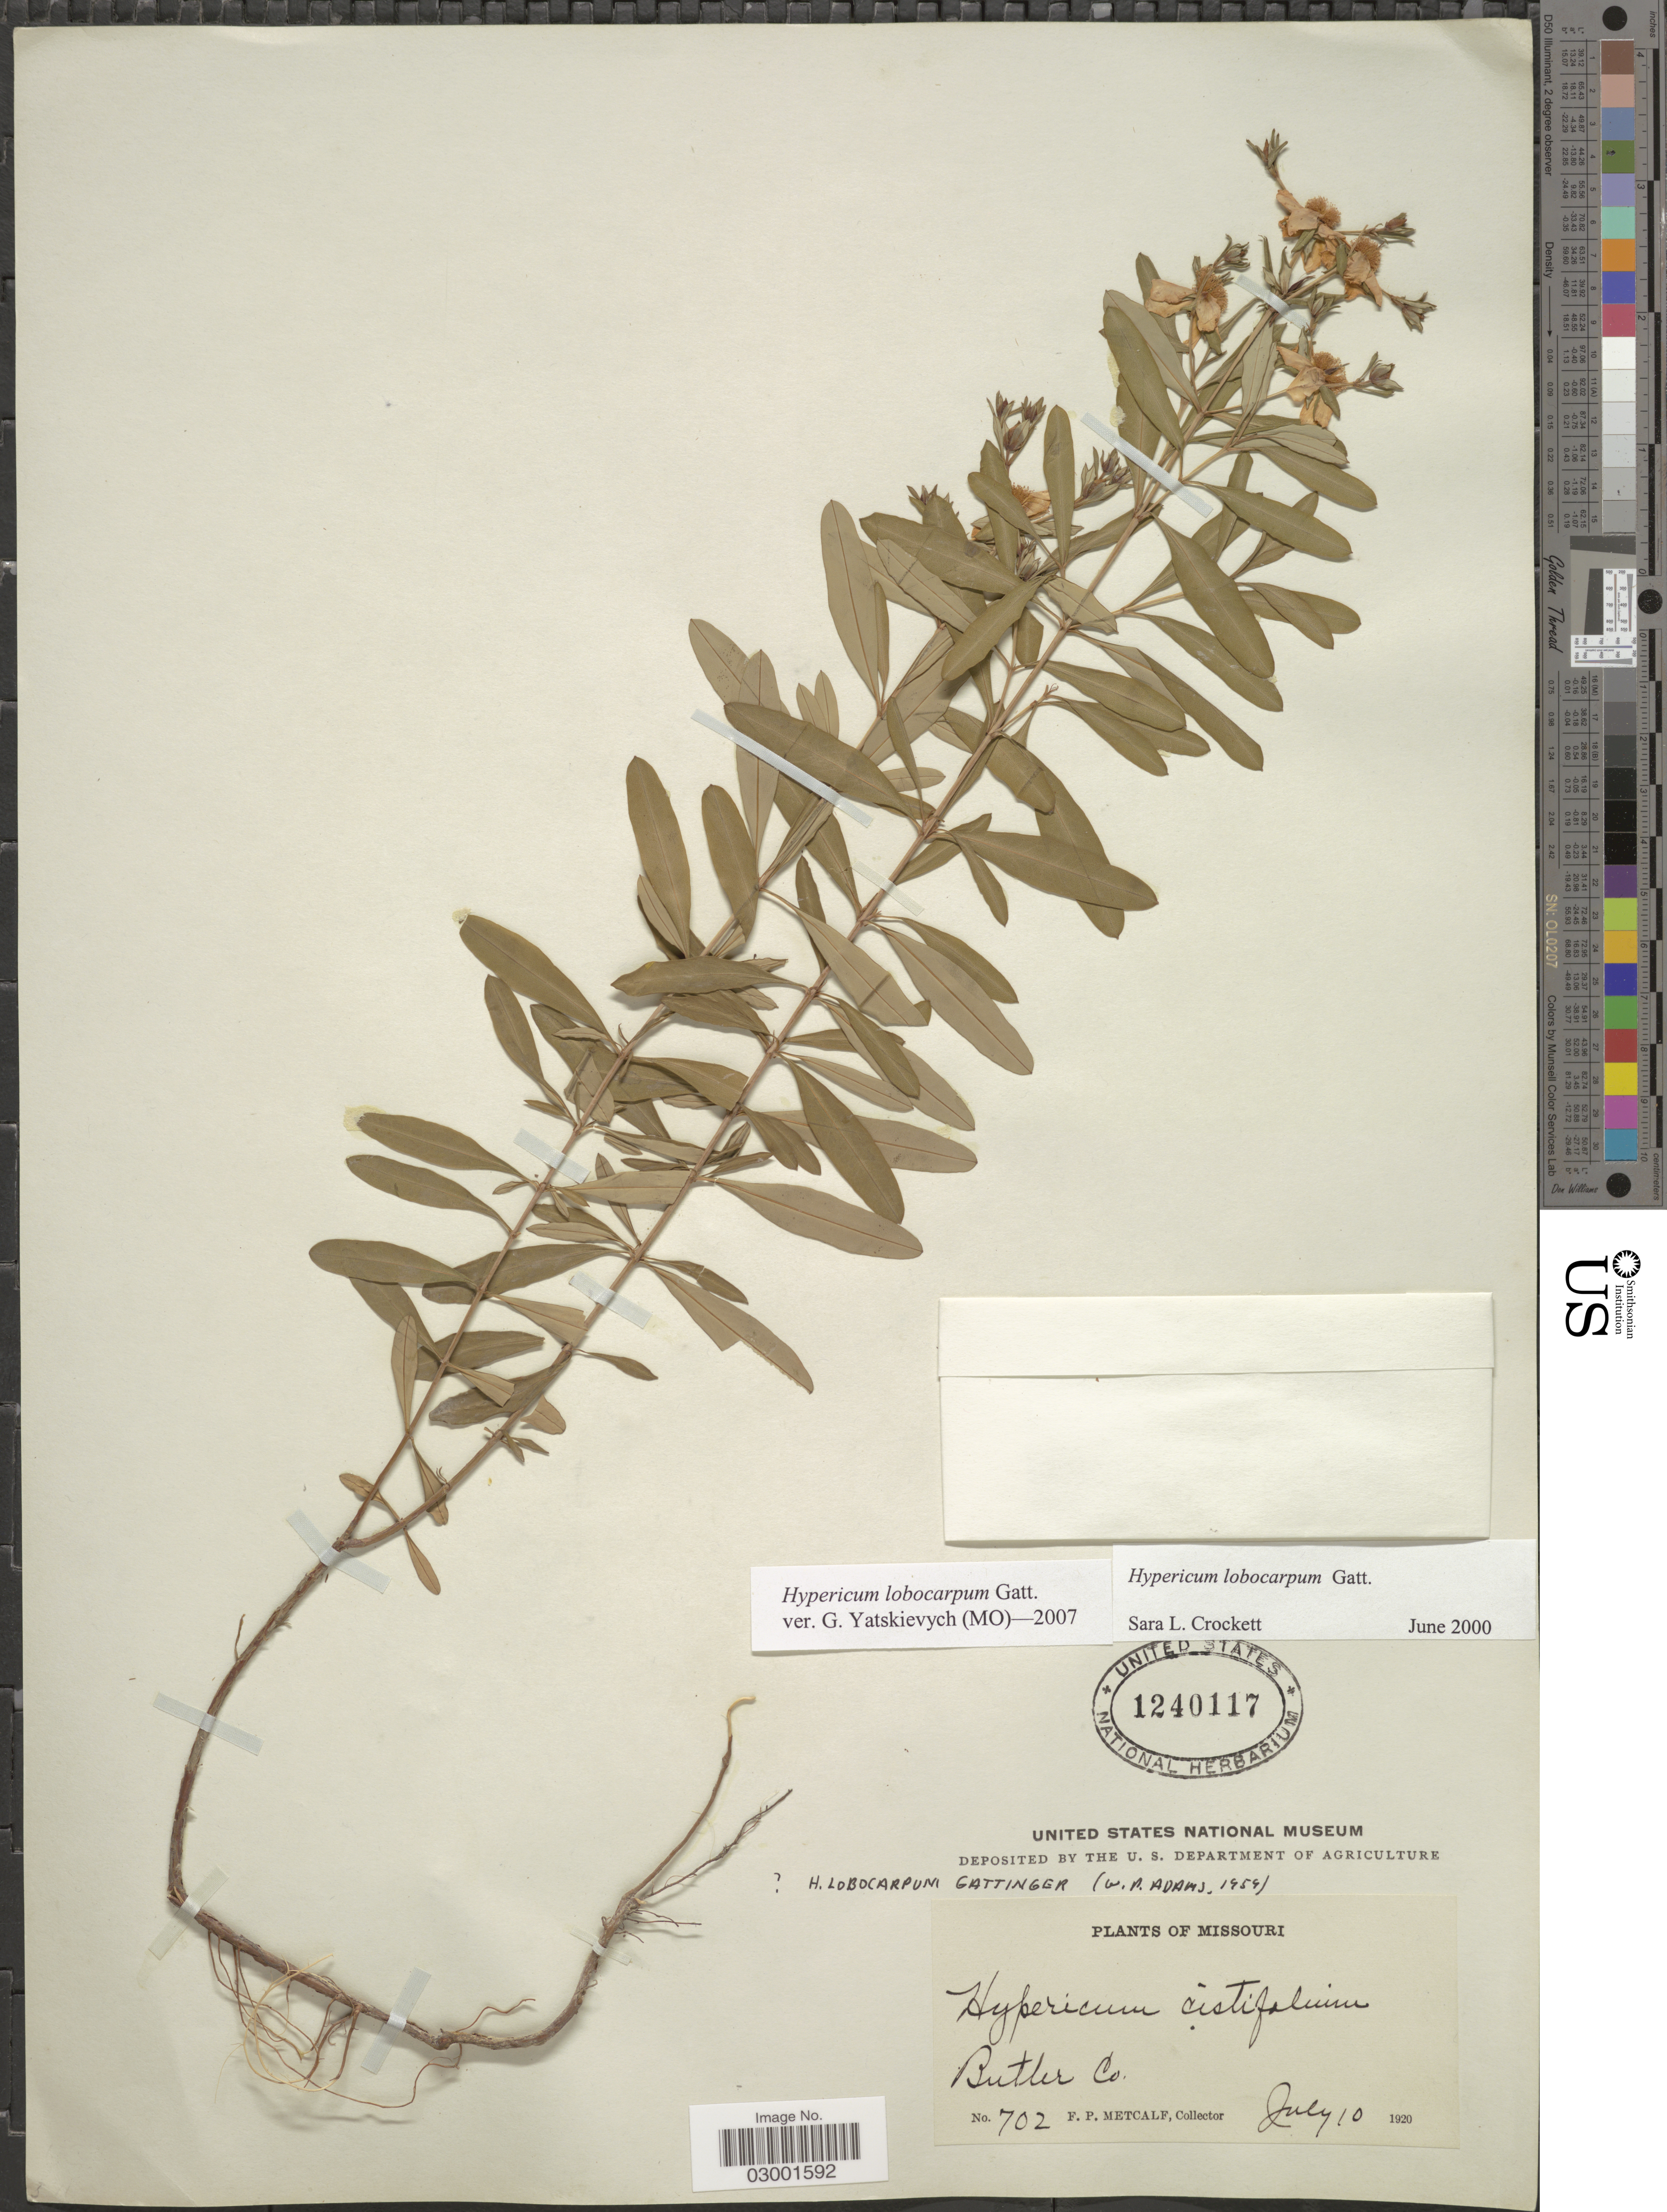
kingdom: Plantae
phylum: Tracheophyta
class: Magnoliopsida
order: Malpighiales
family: Hypericaceae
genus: Hypericum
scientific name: Hypericum lobocarpum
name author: Gatt.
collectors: F. Metcalf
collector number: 702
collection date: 1920-07-10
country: United States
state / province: Missouri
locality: Butler Co.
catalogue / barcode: US 1240117